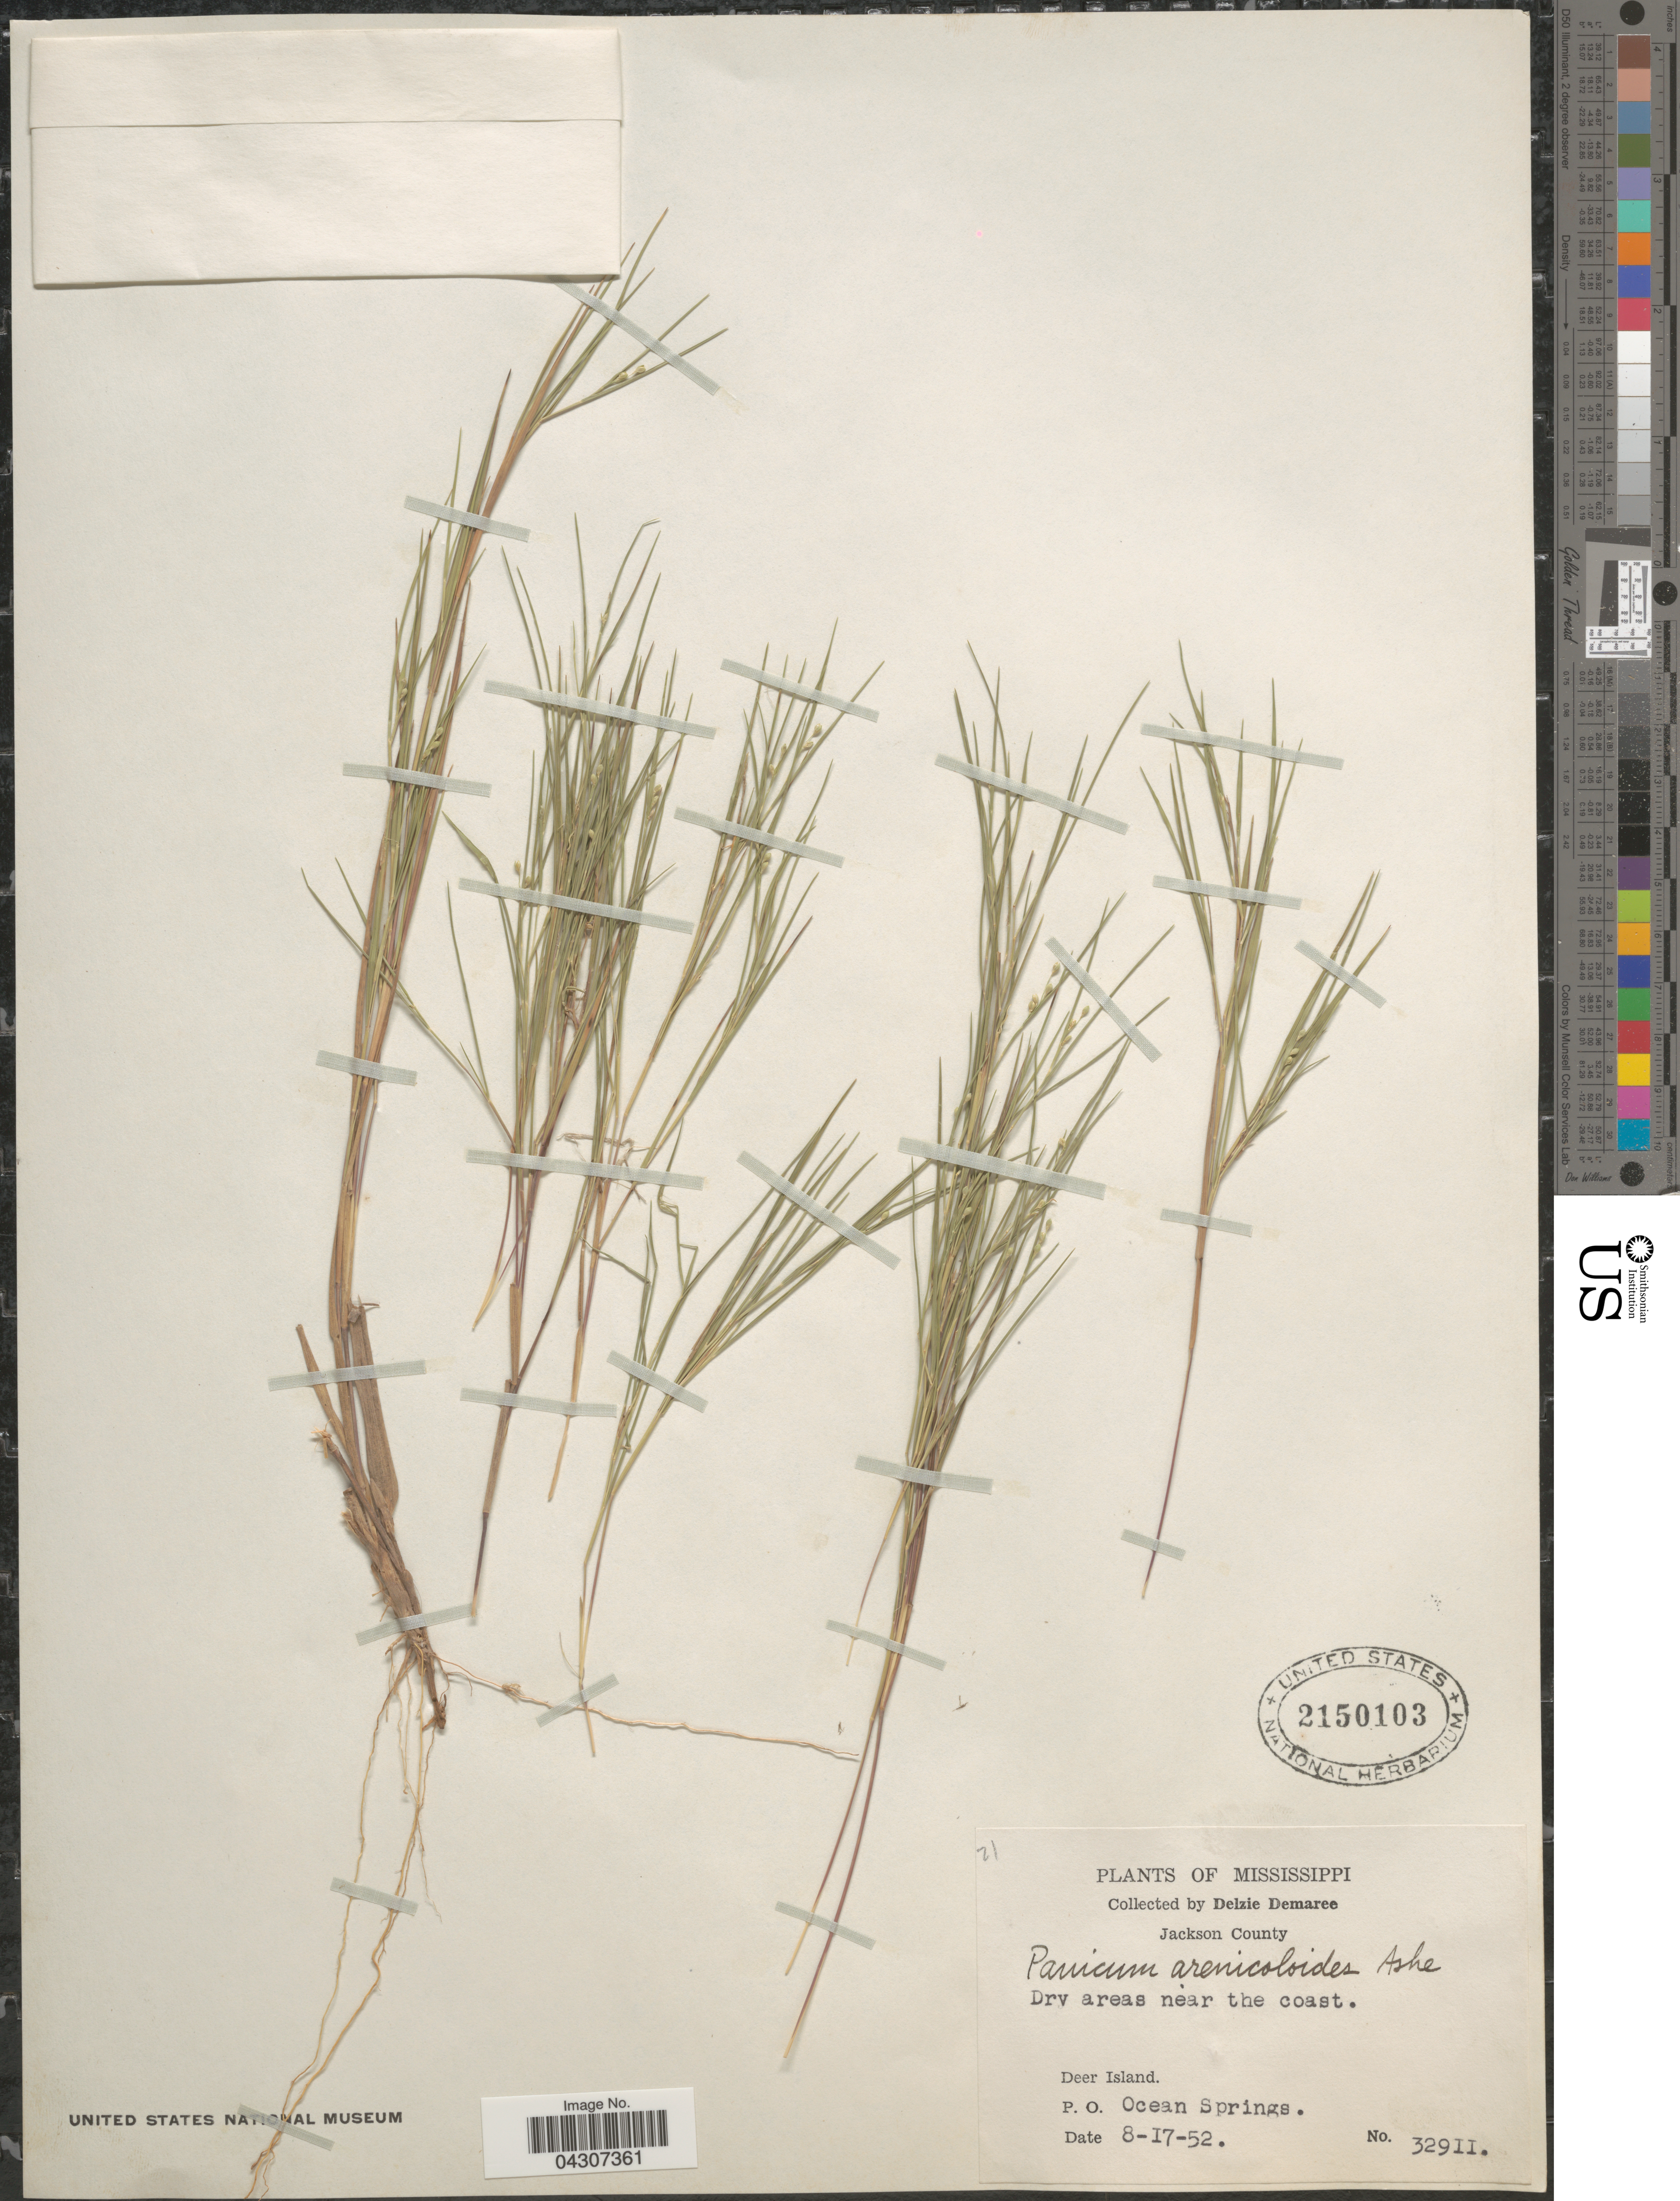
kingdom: Plantae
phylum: Tracheophyta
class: Liliopsida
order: Poales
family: Poaceae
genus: Dichanthelium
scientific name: Dichanthelium aciculare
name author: (Desv. ex Poir.) Gould & C.A. Clark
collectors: D. Demaree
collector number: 32911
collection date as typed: Transcribed d/m/y: 17/8/52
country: United States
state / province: Mississippi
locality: Jackson County. Dry areas near the coast. Deer Island. P.O. Ocean Springs.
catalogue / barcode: US 2150103